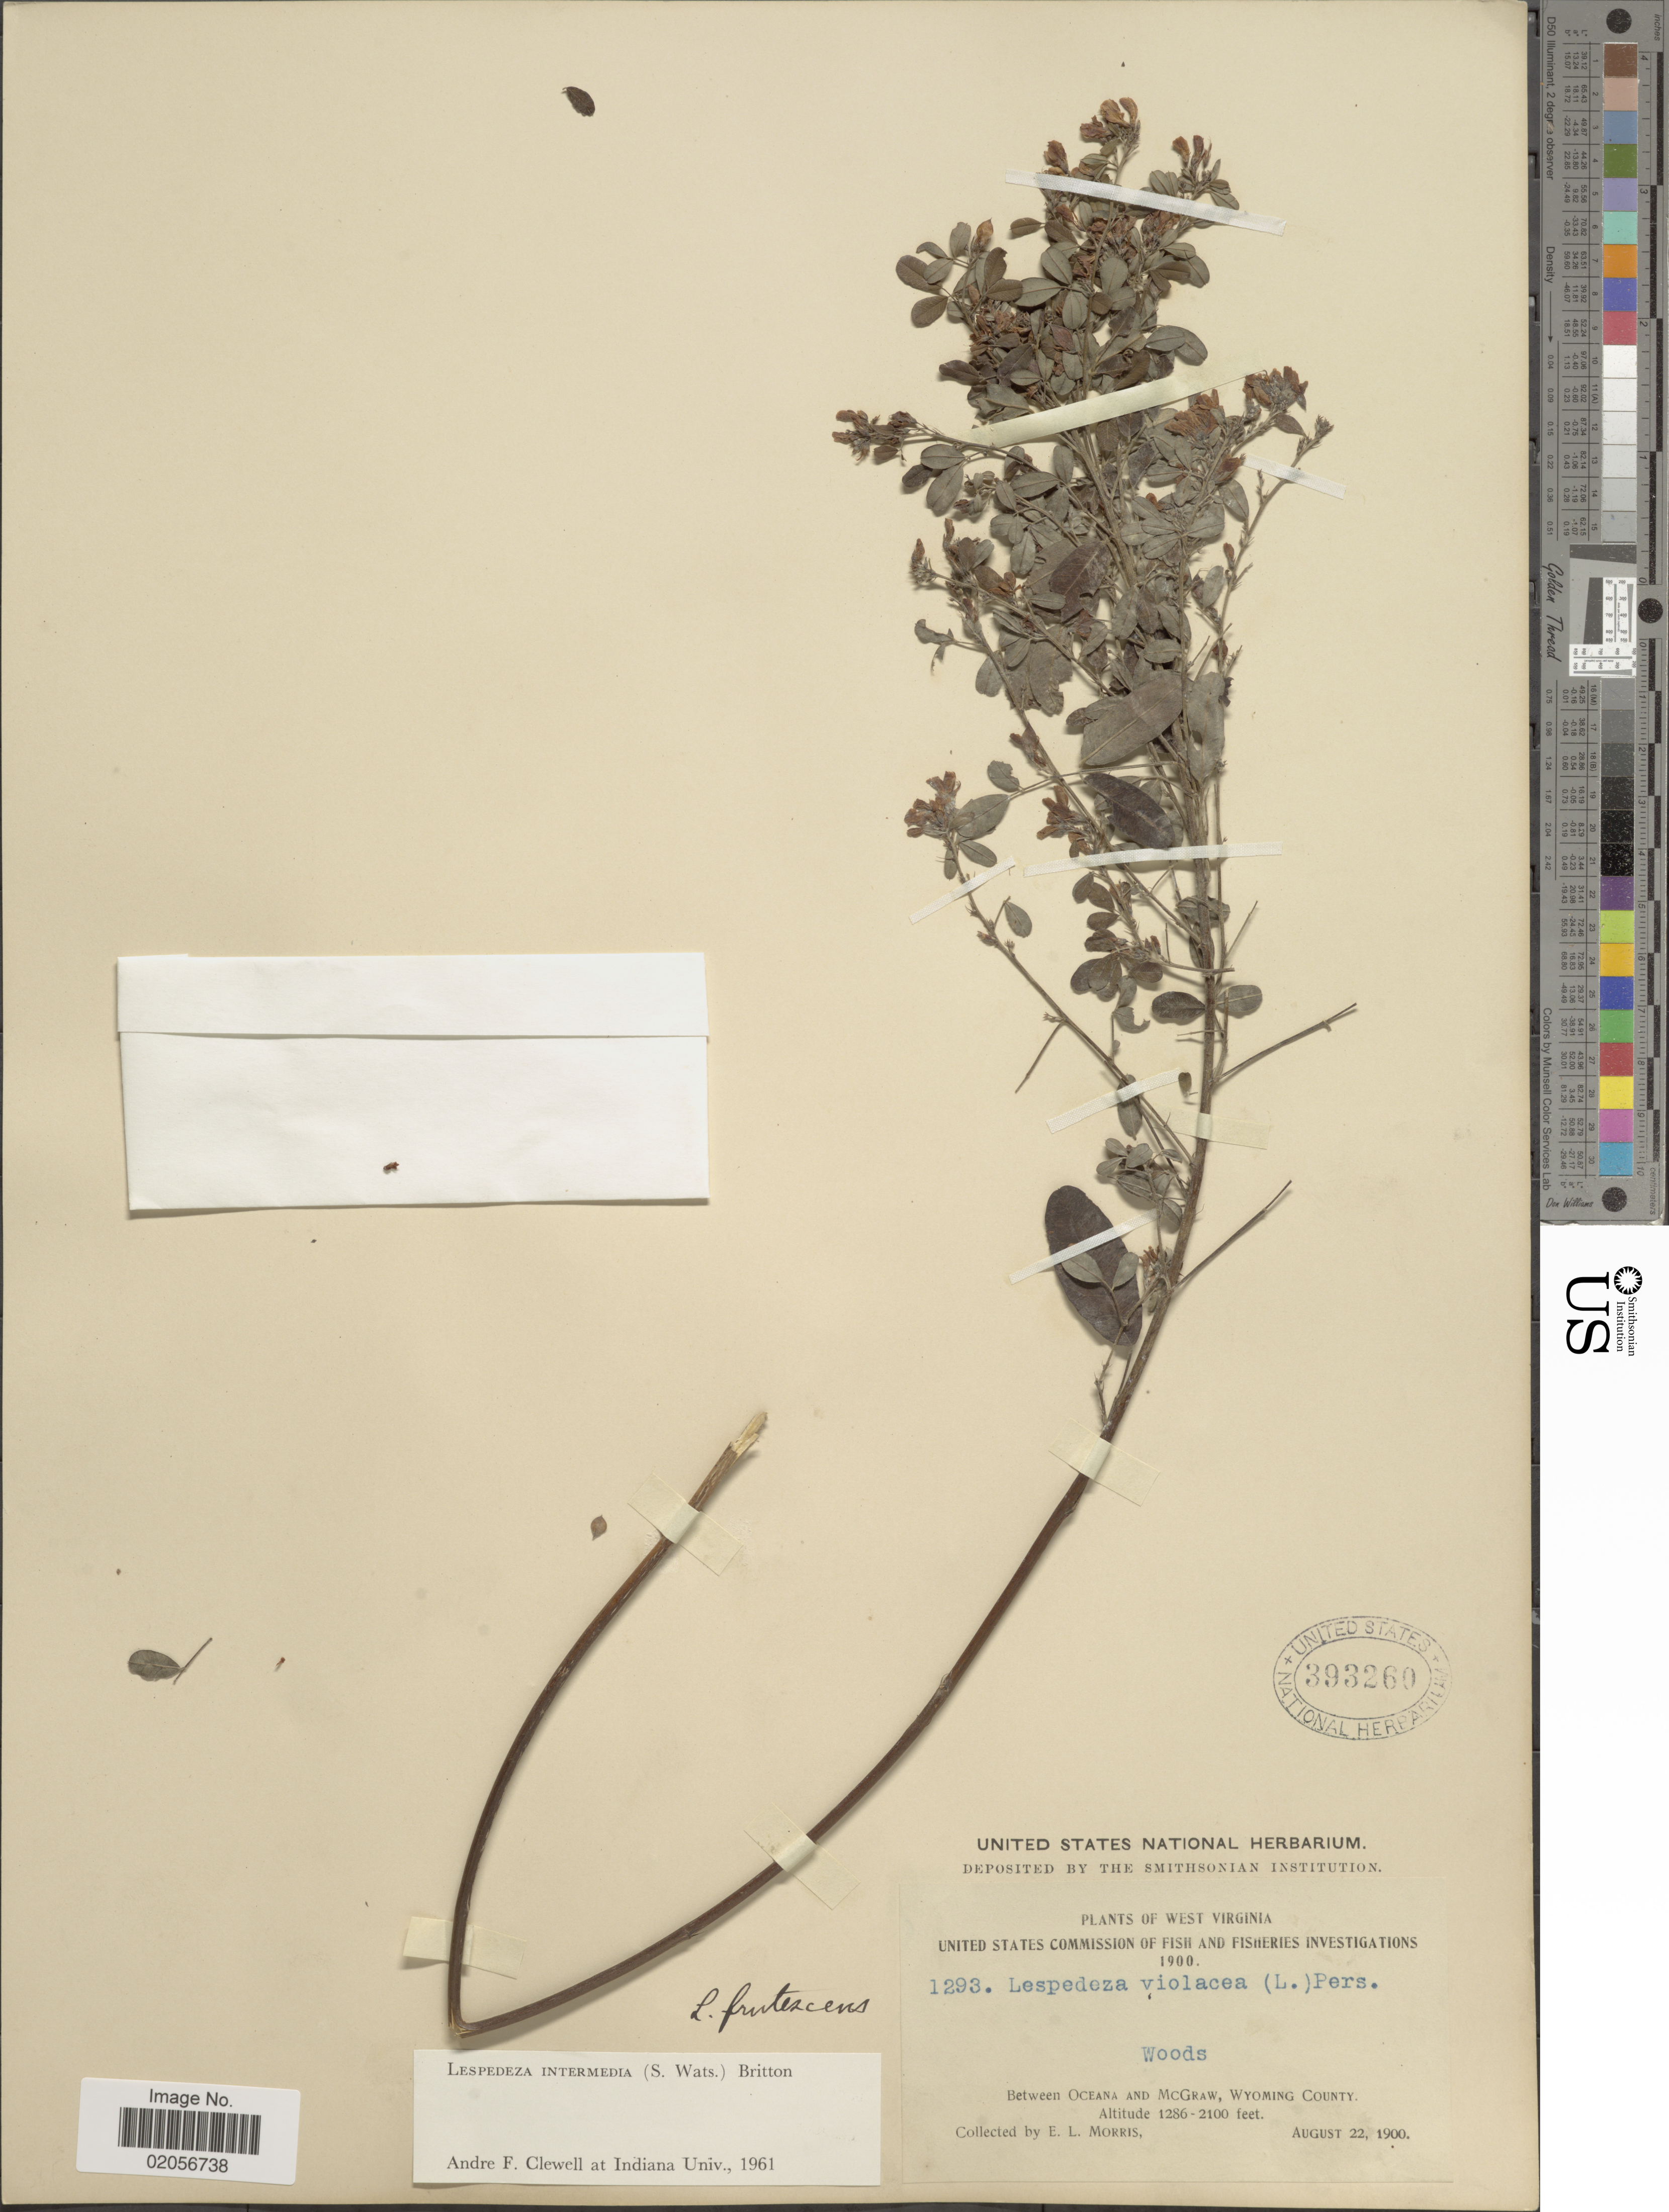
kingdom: Plantae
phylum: Tracheophyta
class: Magnoliopsida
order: Fabales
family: Fabaceae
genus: Lespedeza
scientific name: Lespedeza intermedia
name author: (S. Watson) Britton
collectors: E. Morris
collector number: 1293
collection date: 1900-08-22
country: United States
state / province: West Virginia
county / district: Wyoming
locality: Woods, Between Oceana and NcGraw.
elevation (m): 392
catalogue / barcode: US 393260